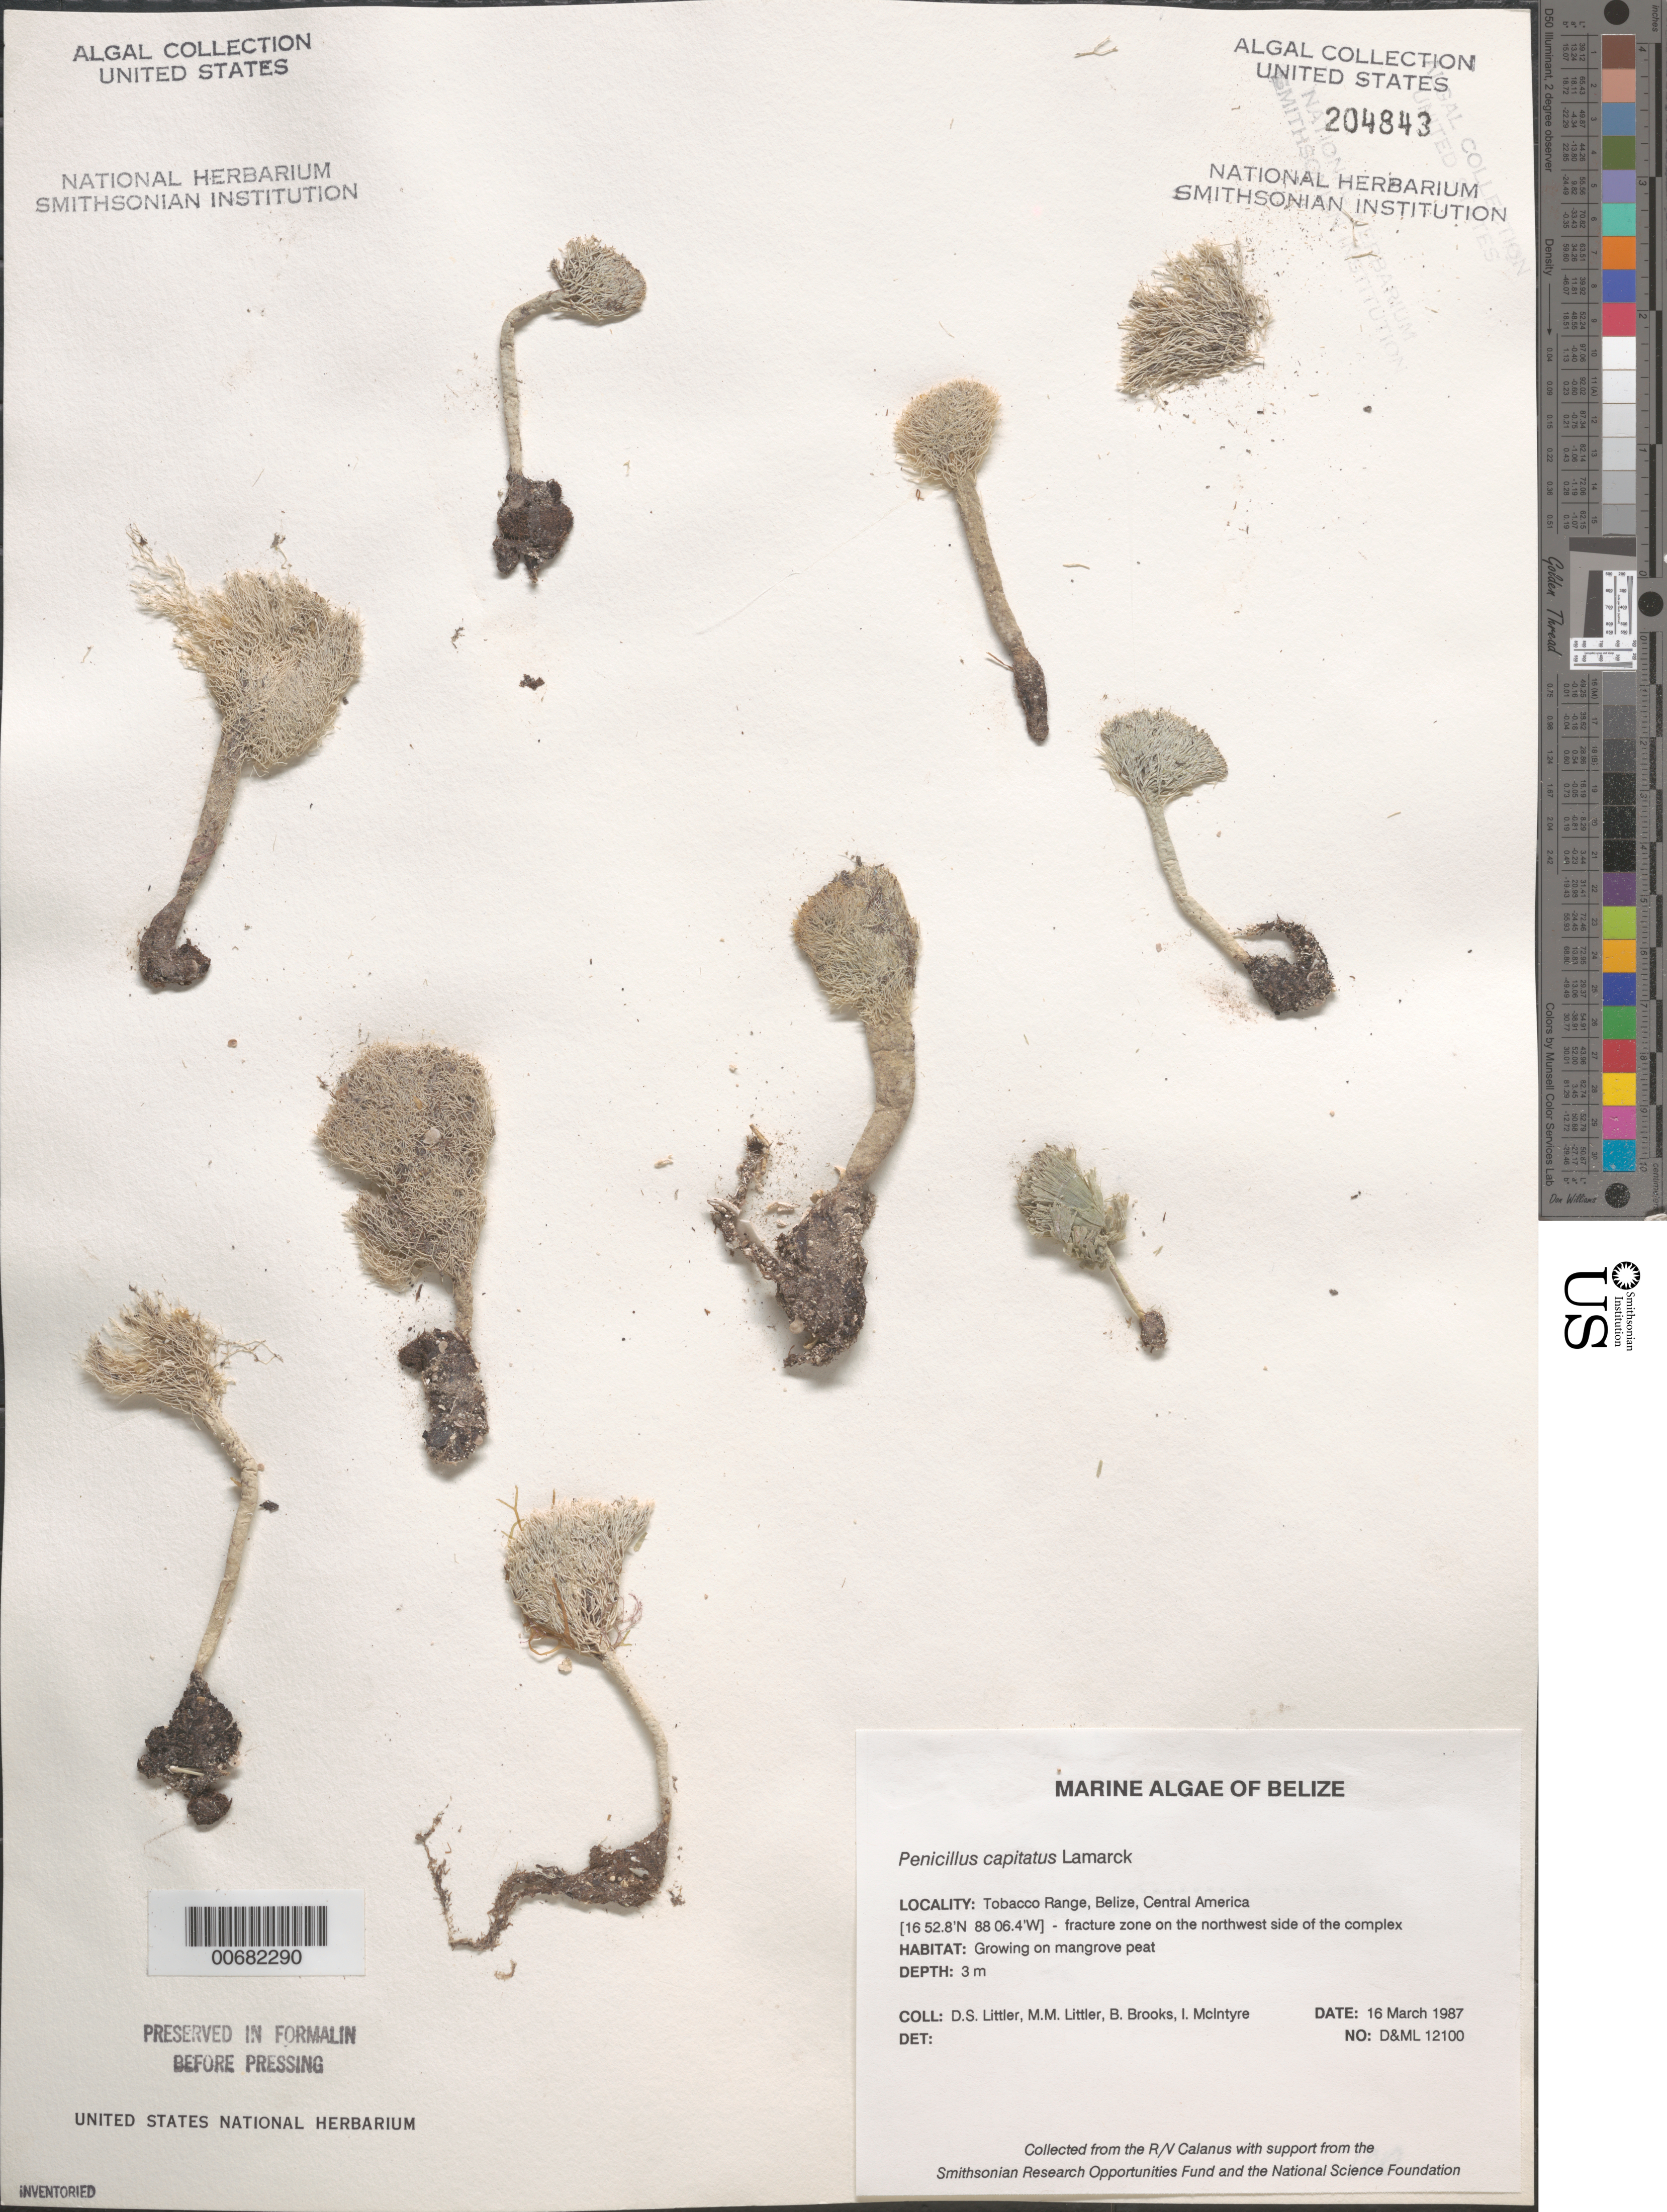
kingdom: Plantae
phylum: Chlorophyta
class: Ulvophyceae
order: Bryopsidales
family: Udoteaceae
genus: Penicillus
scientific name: Penicillus capitatus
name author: Lam.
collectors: D. S. Littler, M. M. Littler, B. Brooks & I. McIntyre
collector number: D&ML 12100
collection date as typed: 16 Mar 1987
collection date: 1987-03-16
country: Belize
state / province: Stann Creek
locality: Tobacco Range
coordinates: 16 52.8' N, 88 06.4' W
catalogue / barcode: US 204843